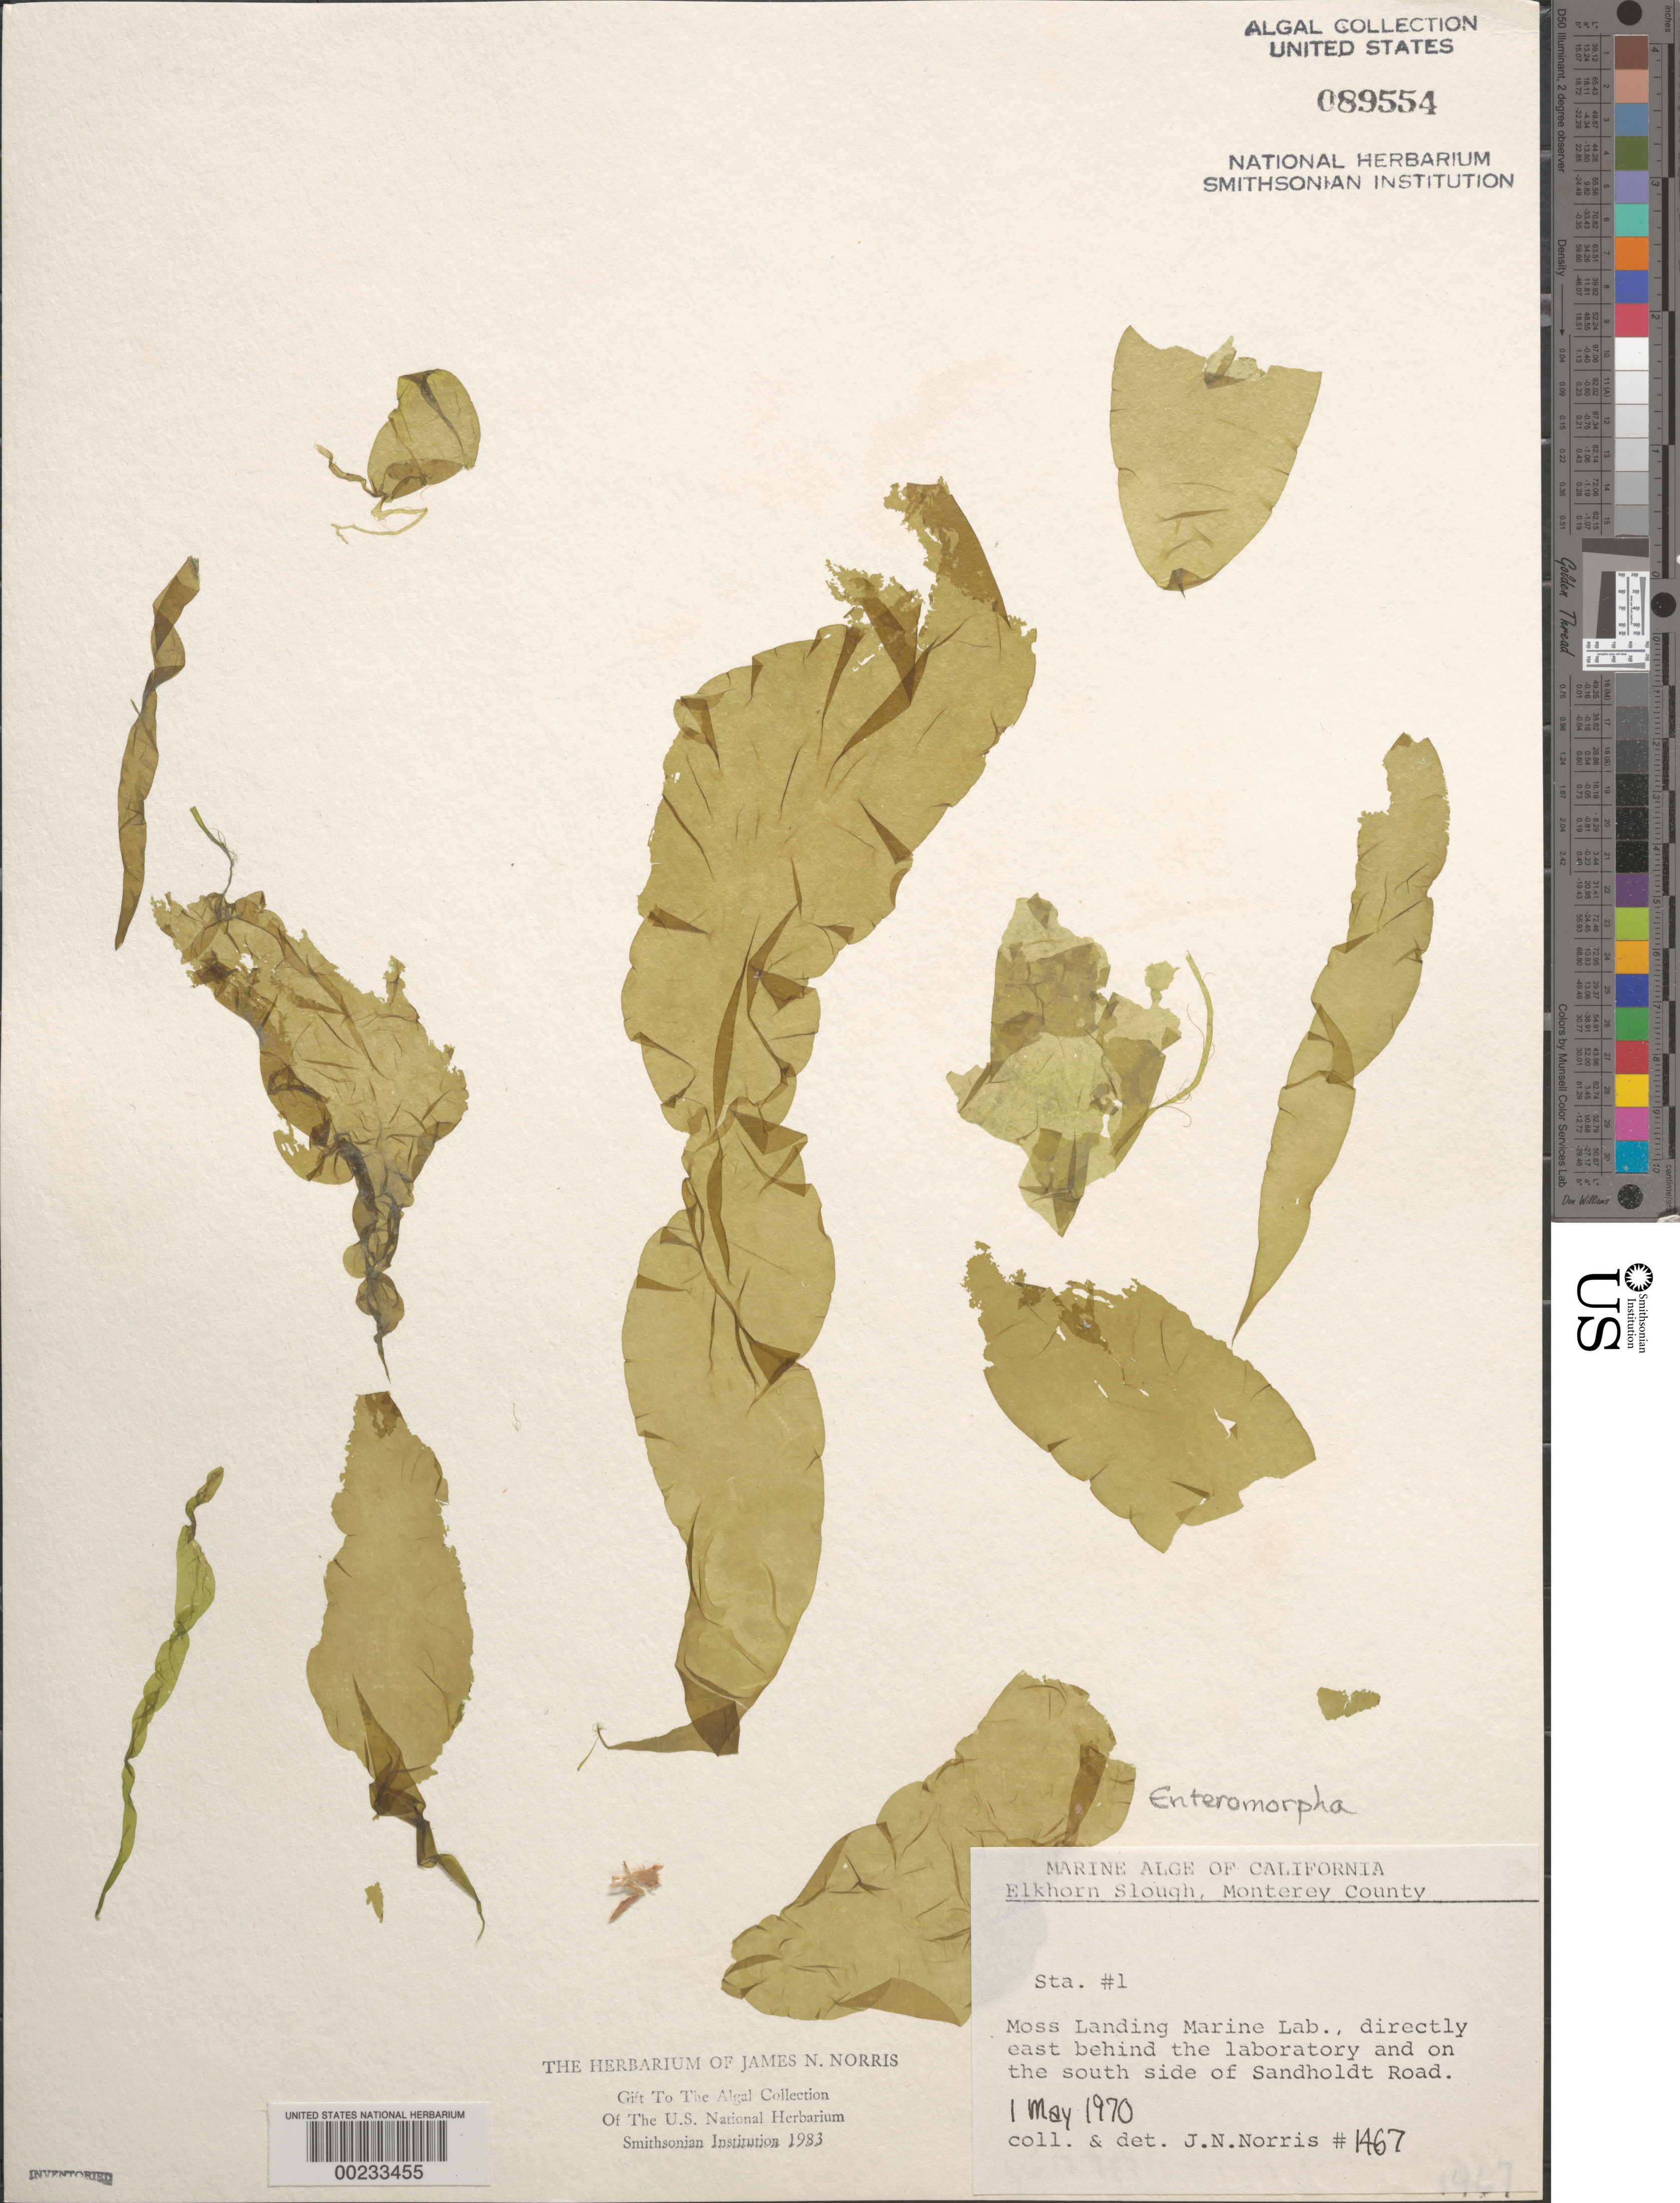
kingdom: Plantae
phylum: Chlorophyta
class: Ulvophyceae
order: Ulvales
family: Ulvaceae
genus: Ulva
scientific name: Ulva sp.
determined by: Algae name updating Project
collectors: J. N. Norris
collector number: JN-1467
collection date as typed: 01 May 1970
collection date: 1970-05-01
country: United States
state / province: California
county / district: Monterey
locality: Elkhorn Slough, Moss Landing Marine Laboratory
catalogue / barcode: US 89554